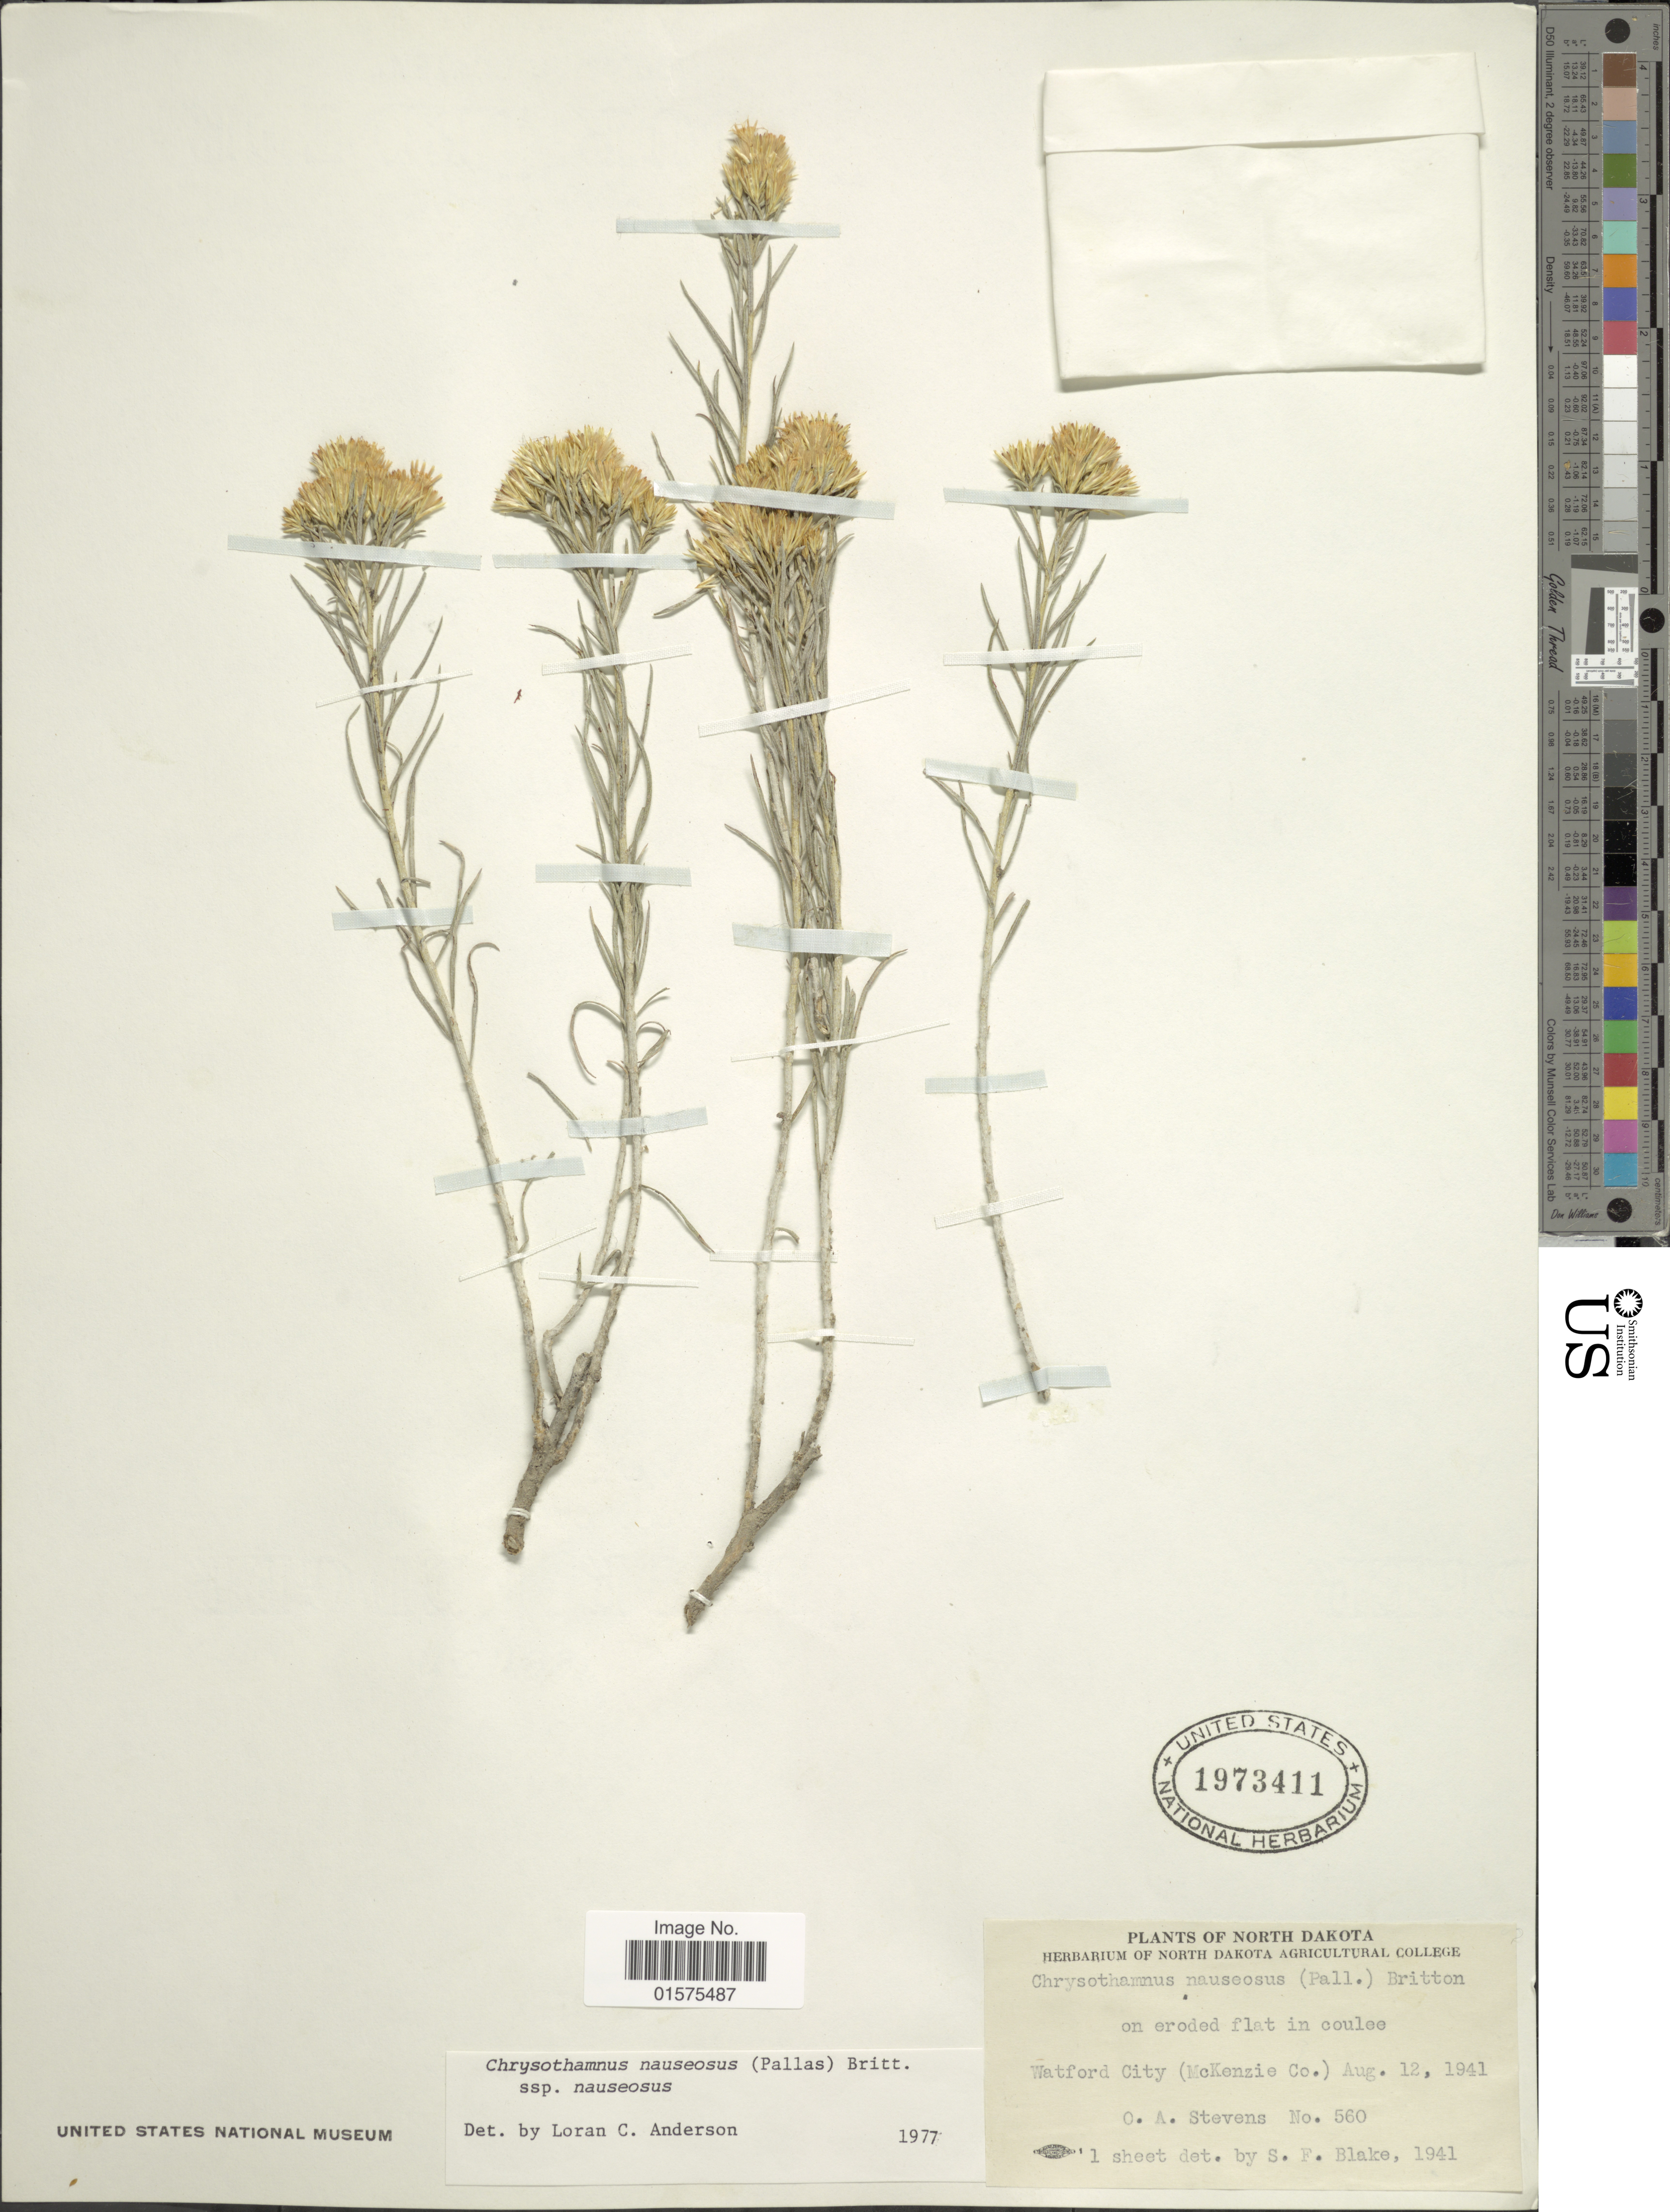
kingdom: Plantae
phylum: Tracheophyta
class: Magnoliopsida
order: Asterales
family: Asteraceae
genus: Ericameria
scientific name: Ericameria nauseosa var. nauseosa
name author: (Pall. ex Pursh) G.L. Nesom & G.I. Baird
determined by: Urbatsch, Lowell E., Curator (LSU), Louisiana State University (UNITED STATES)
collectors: O. A. Stevens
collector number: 560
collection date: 1941-08-12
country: United States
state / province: North Dakota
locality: Watford City (McKenzie Co.)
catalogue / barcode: US 1973411